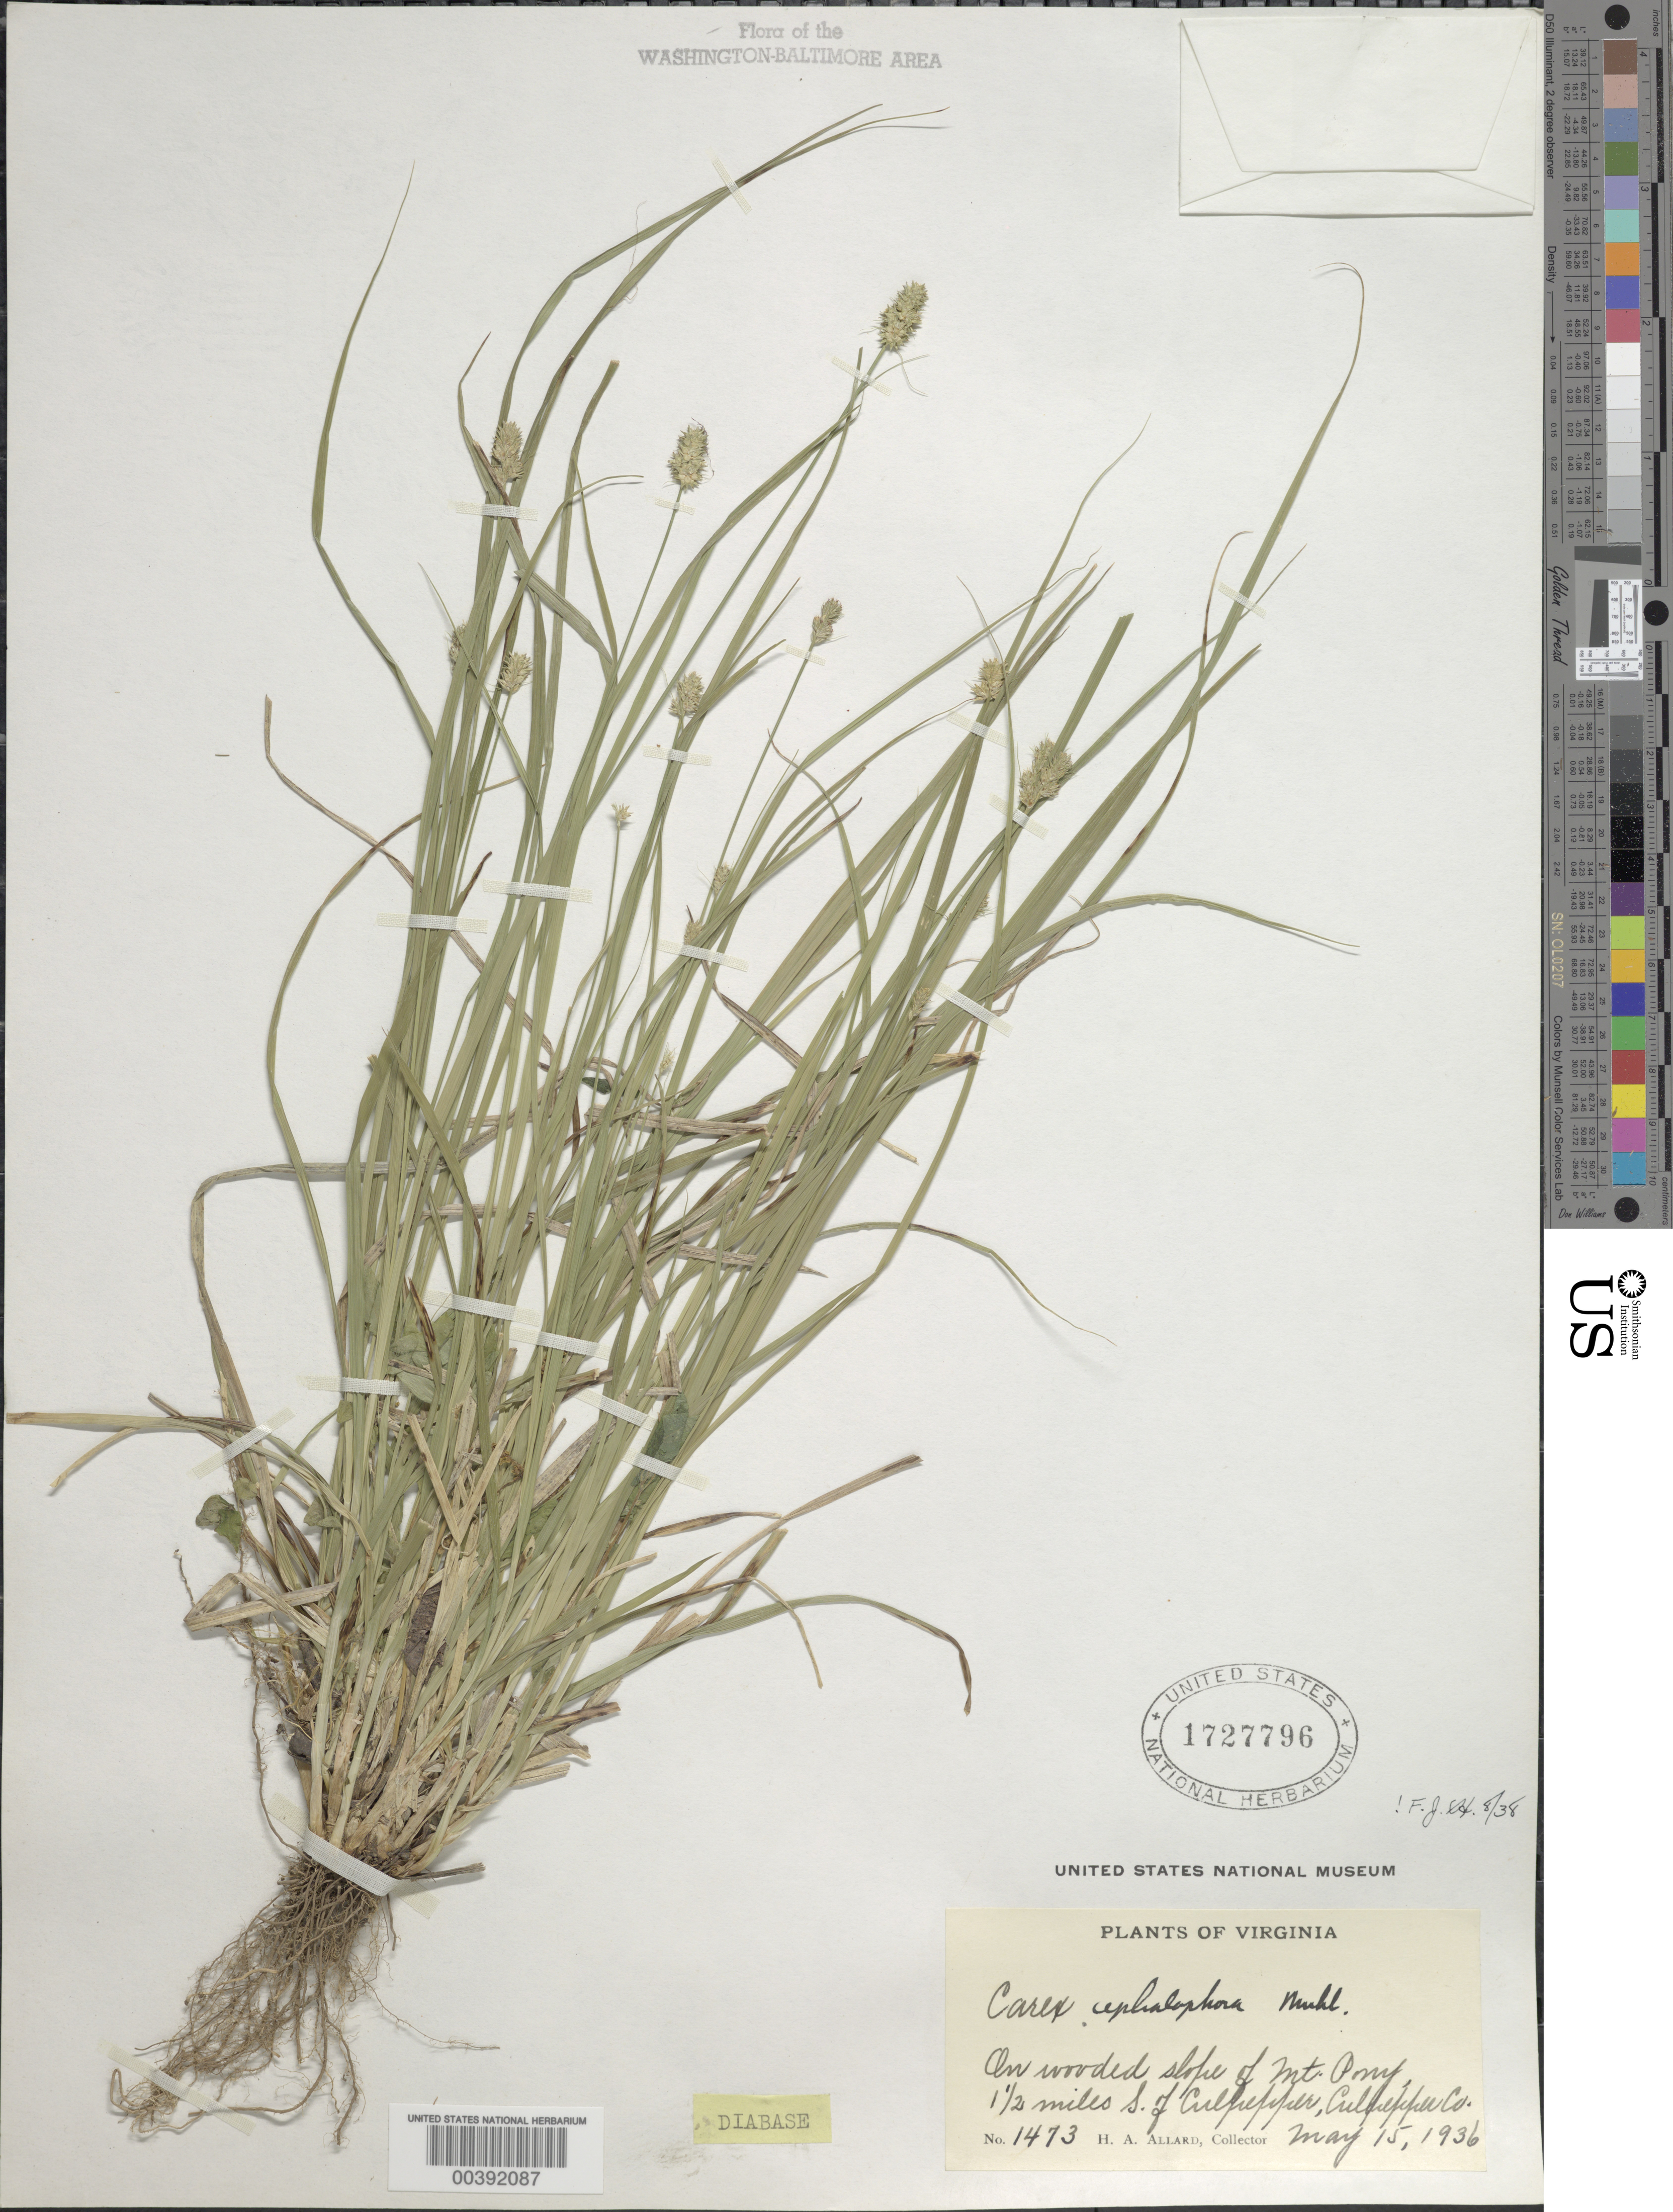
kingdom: Plantae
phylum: Tracheophyta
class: Liliopsida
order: Poales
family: Cyperaceae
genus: Carex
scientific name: Carex cephalophora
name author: Muhl. ex Willd.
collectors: H. A. Allard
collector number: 1473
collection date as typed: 15 May 1936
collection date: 1936-05-15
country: United States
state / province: Virginia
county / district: Culpeper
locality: Mt. Pony, S of Culpepper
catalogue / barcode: US 1727796